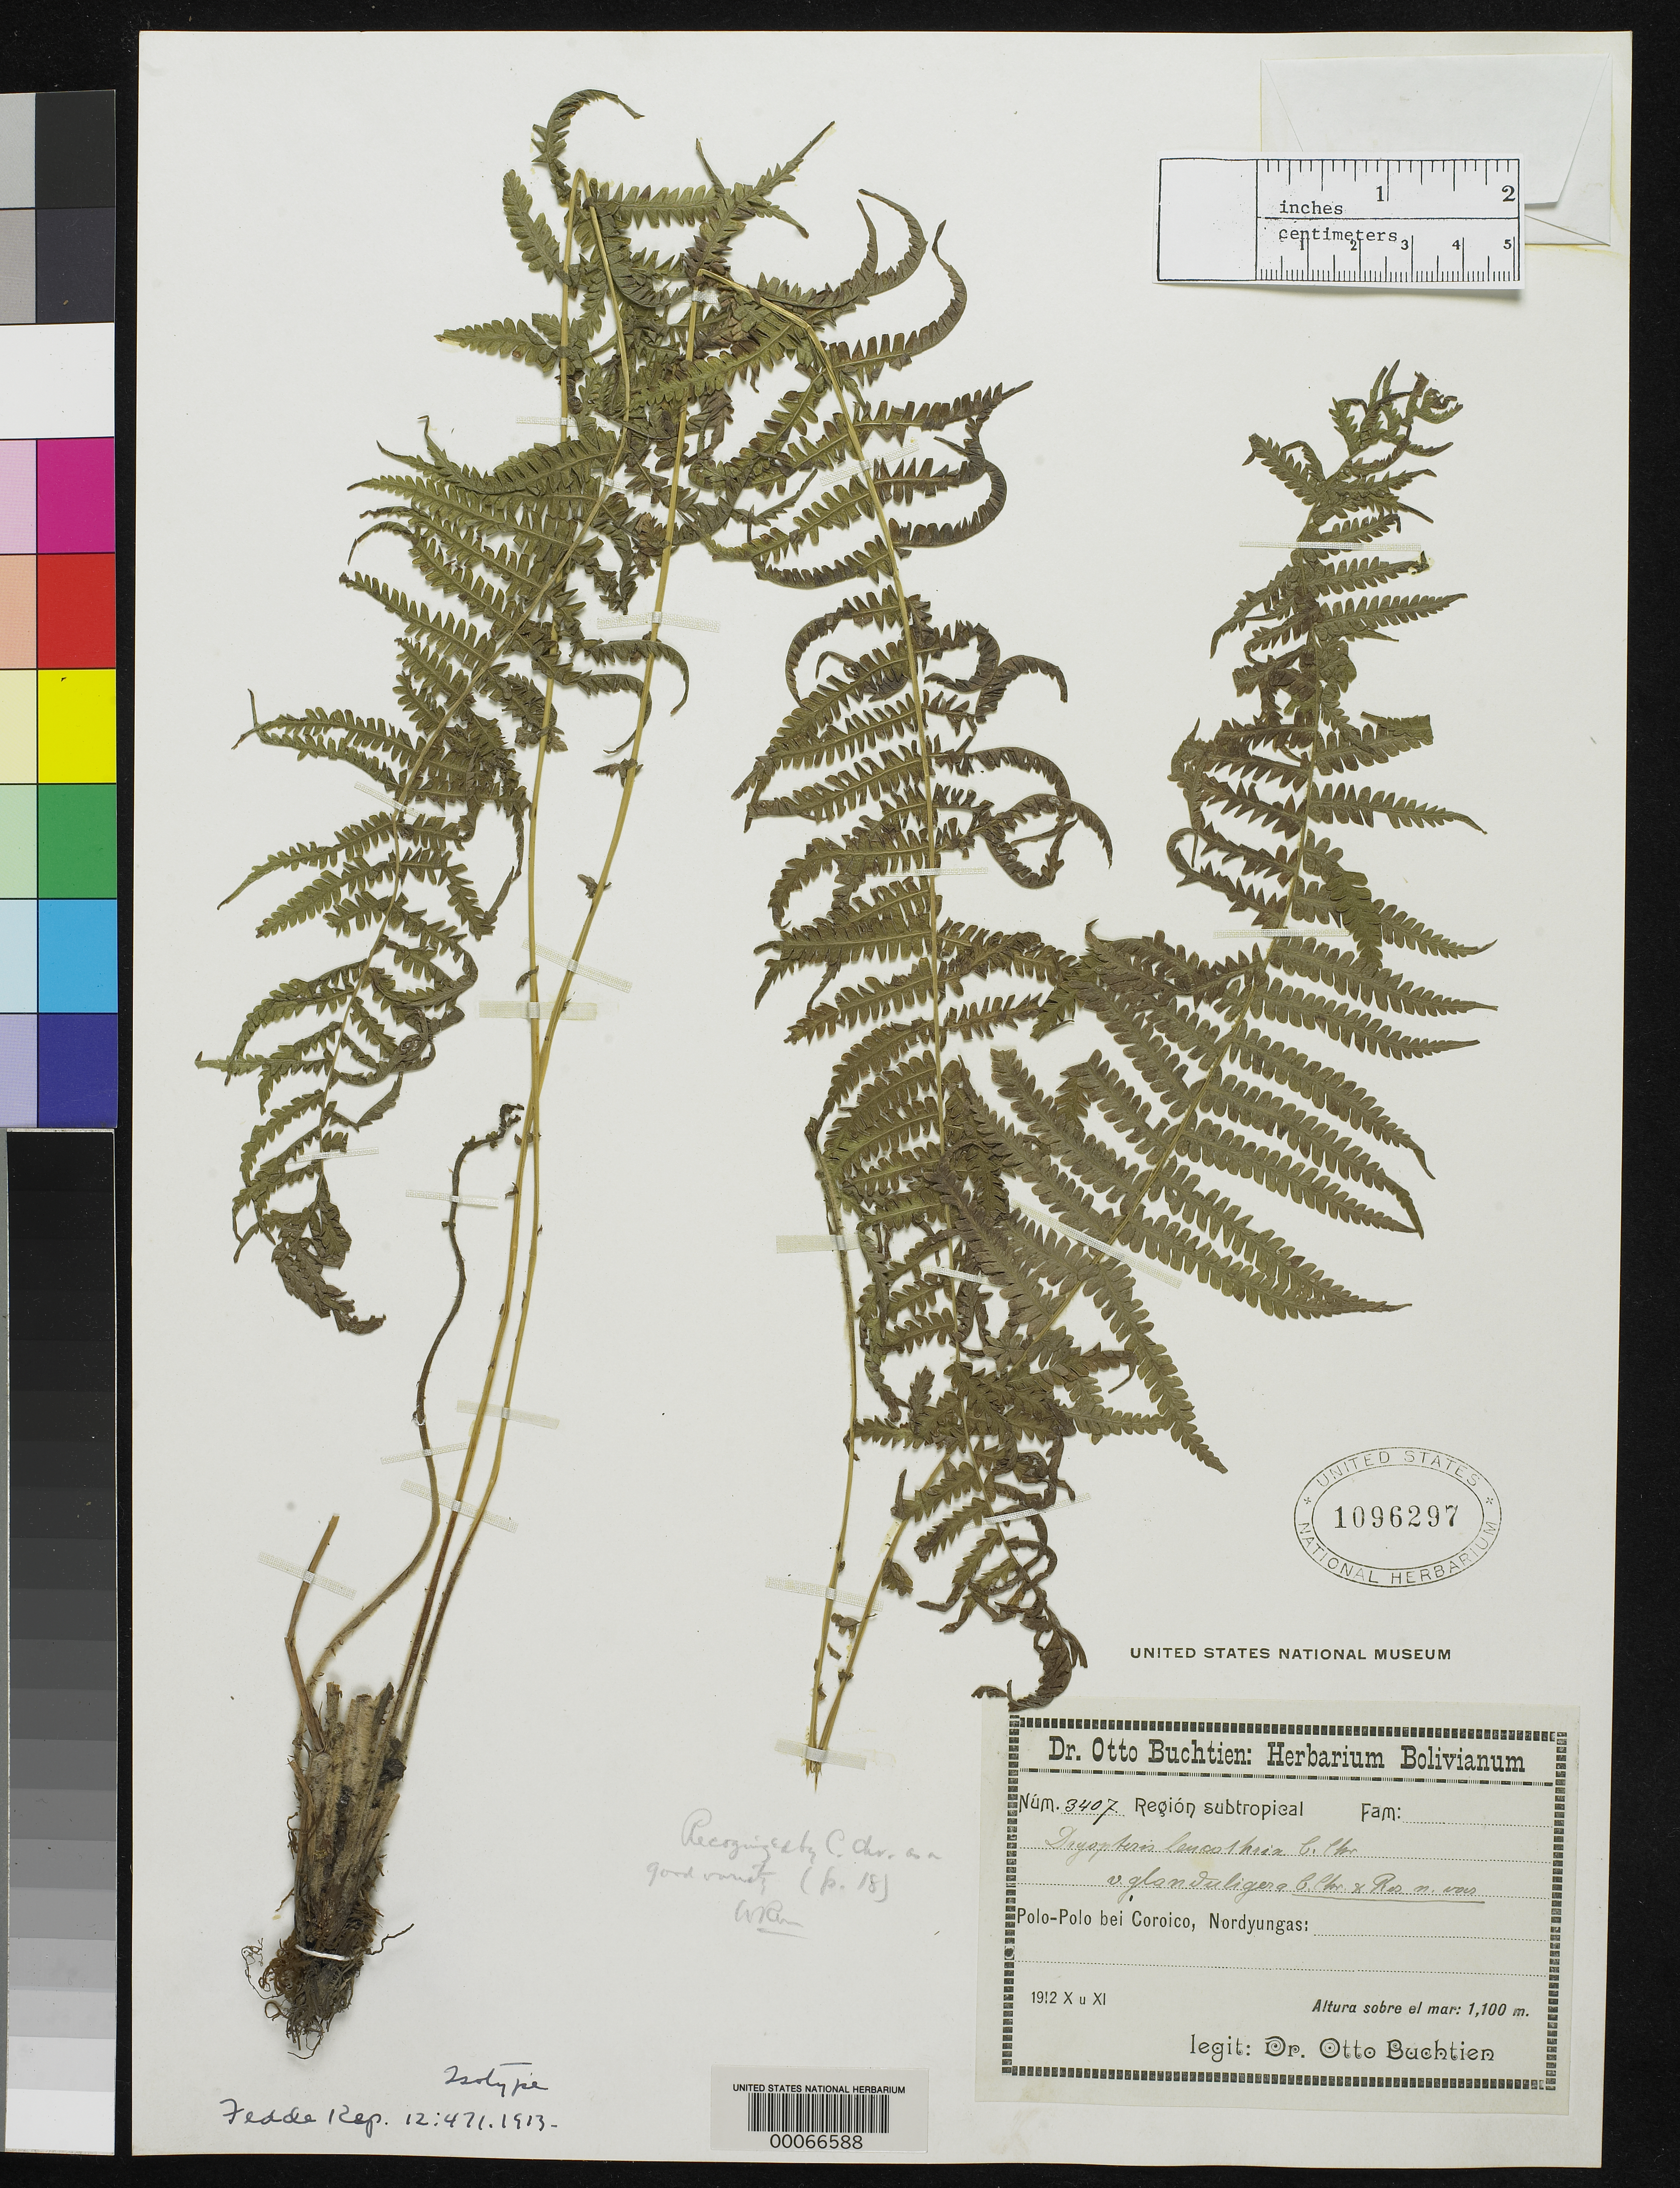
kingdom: Plantae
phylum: Tracheophyta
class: Polypodiopsida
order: Polypodiales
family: Dryopteridaceae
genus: Dryopteris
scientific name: Dryopteris leucothrix var. glanduligera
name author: C. Chr. & Rosenst.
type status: Isotype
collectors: O. Buchtien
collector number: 3407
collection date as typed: Oct 1912 to -- Nov 1912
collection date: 1912-10/1912-11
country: Bolivia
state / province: La Paz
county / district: Nor Yungas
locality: Yungas, Polo-Polo prope Coroico.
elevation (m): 900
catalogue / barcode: US 1096297